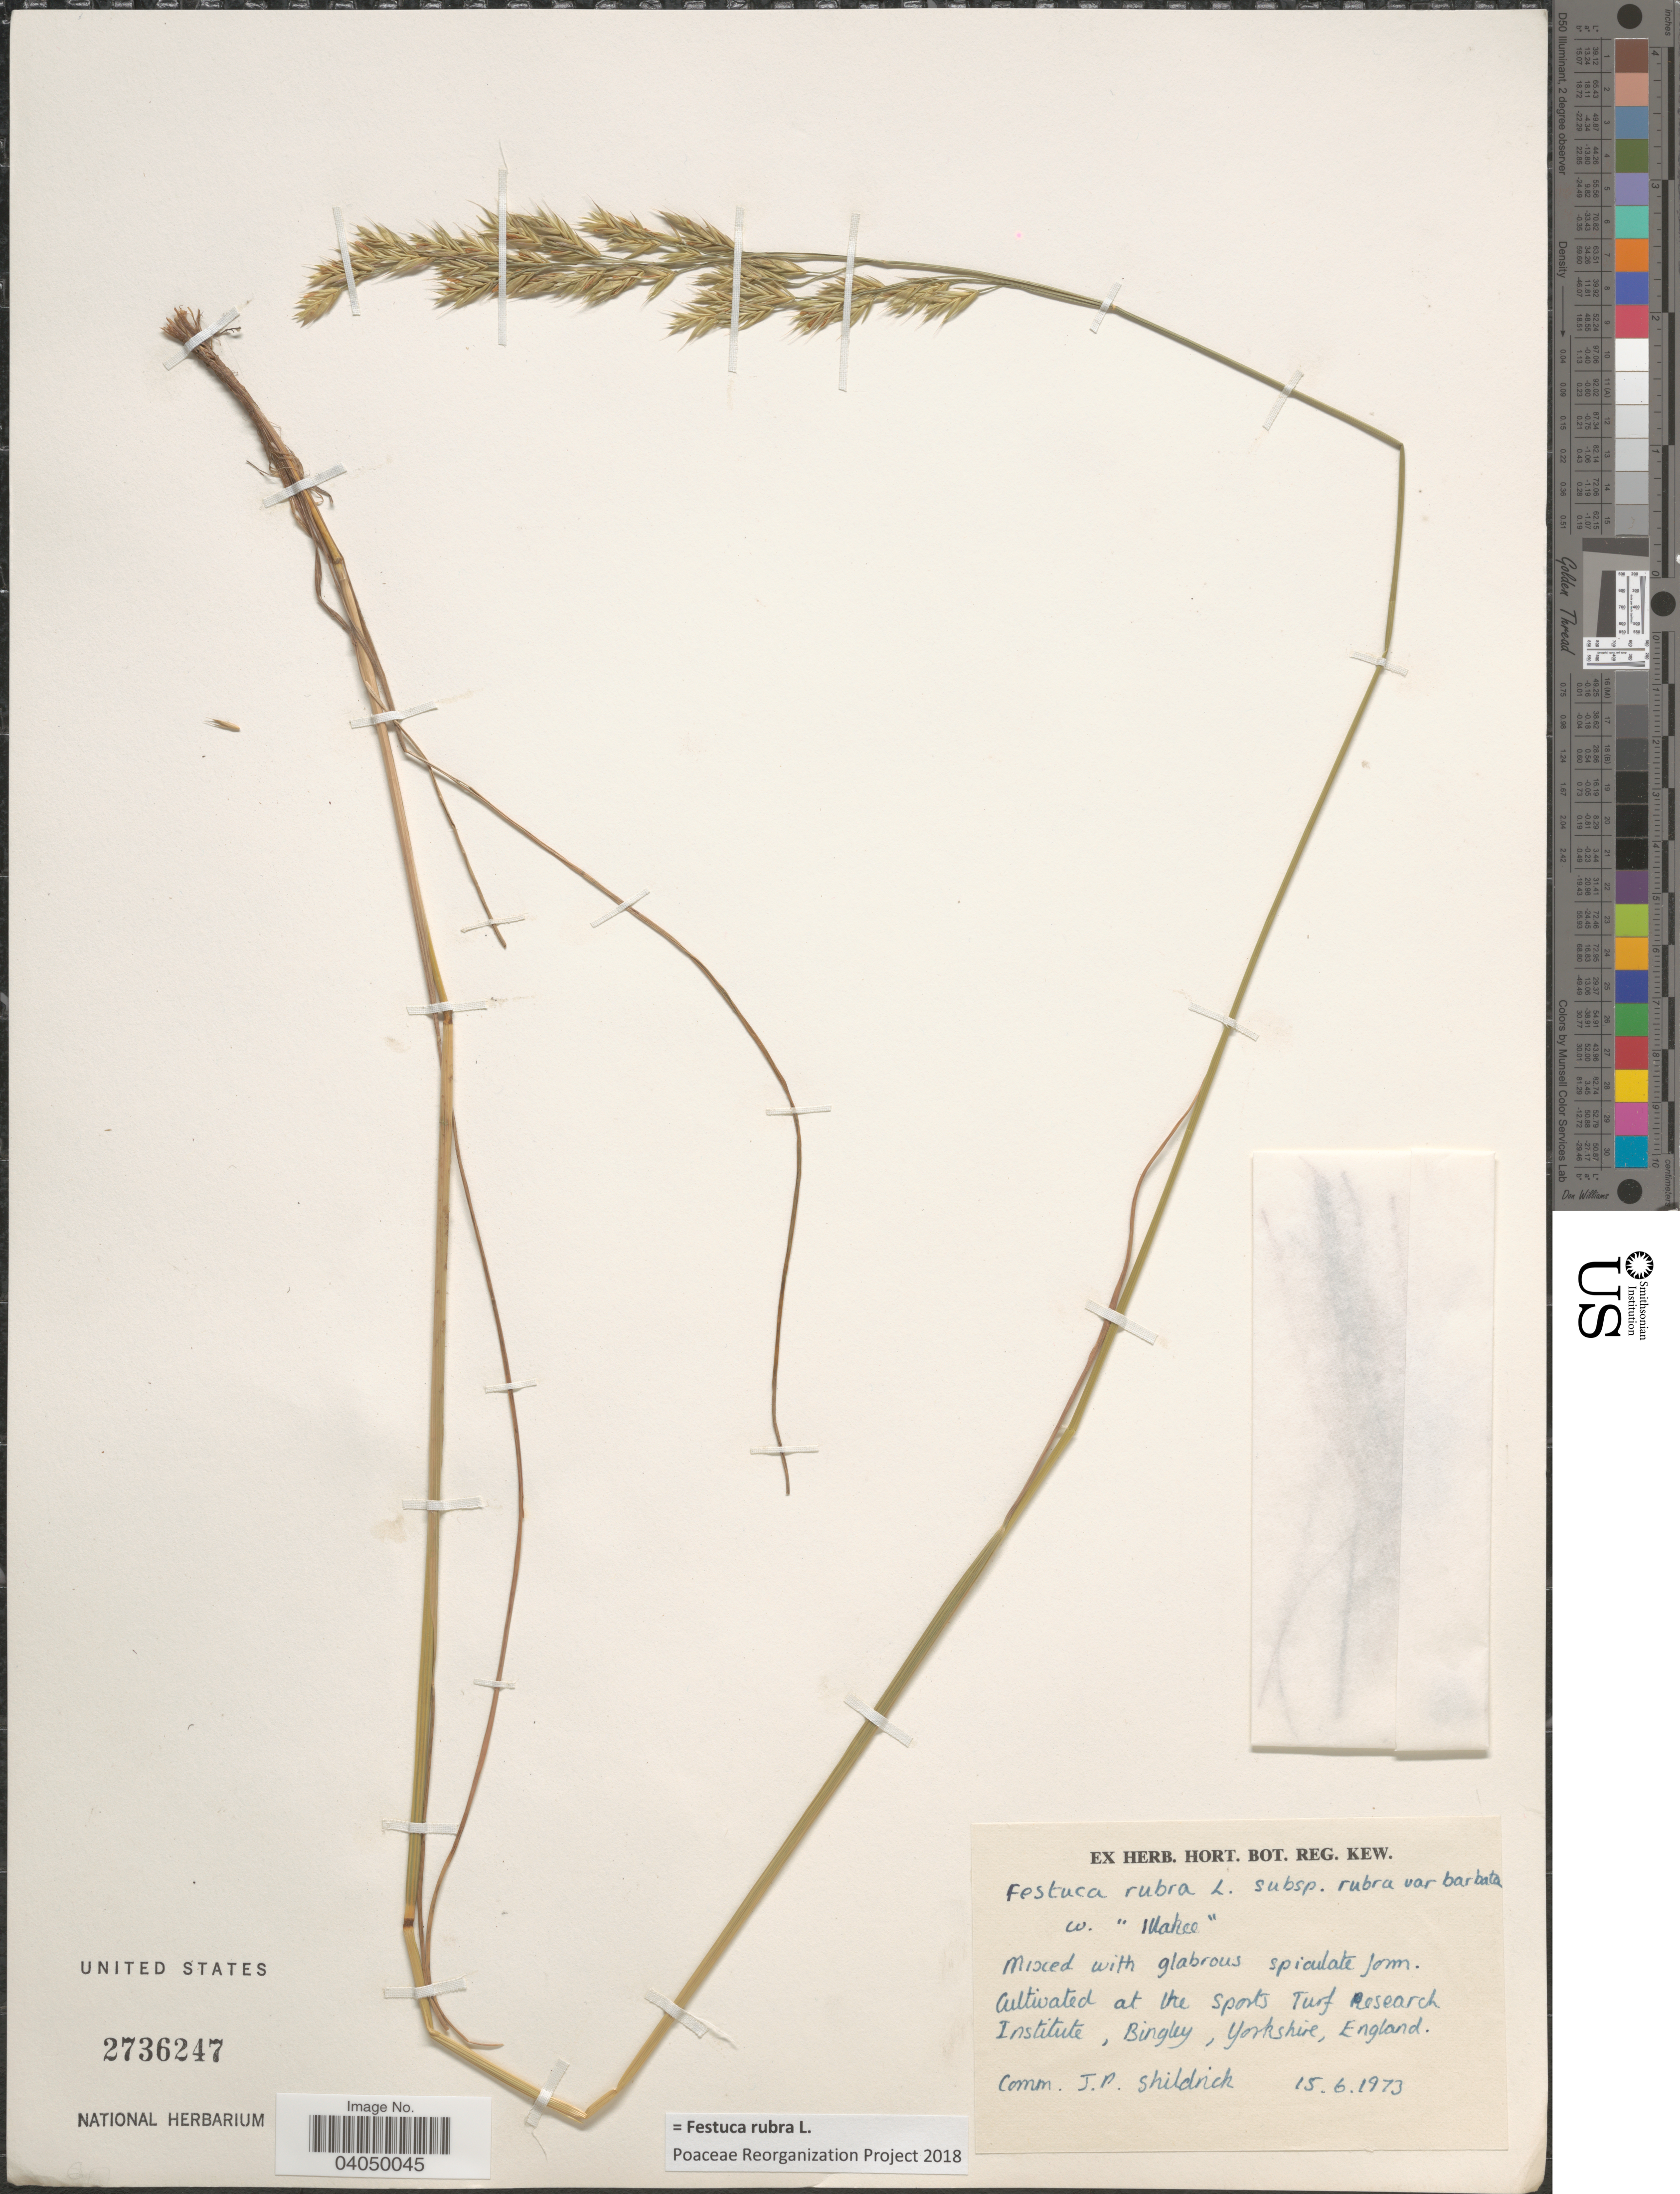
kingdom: Plantae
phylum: Tracheophyta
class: Liliopsida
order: Poales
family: Poaceae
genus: Festuca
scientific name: Festuca rubra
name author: L.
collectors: Ex herb. Hort. Bot. Reg. Kew.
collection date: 1973-06-15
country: United Kingdom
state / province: England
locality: The Sports Turf Research Institute, Bingley, Yorkshire.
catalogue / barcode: US 2736247